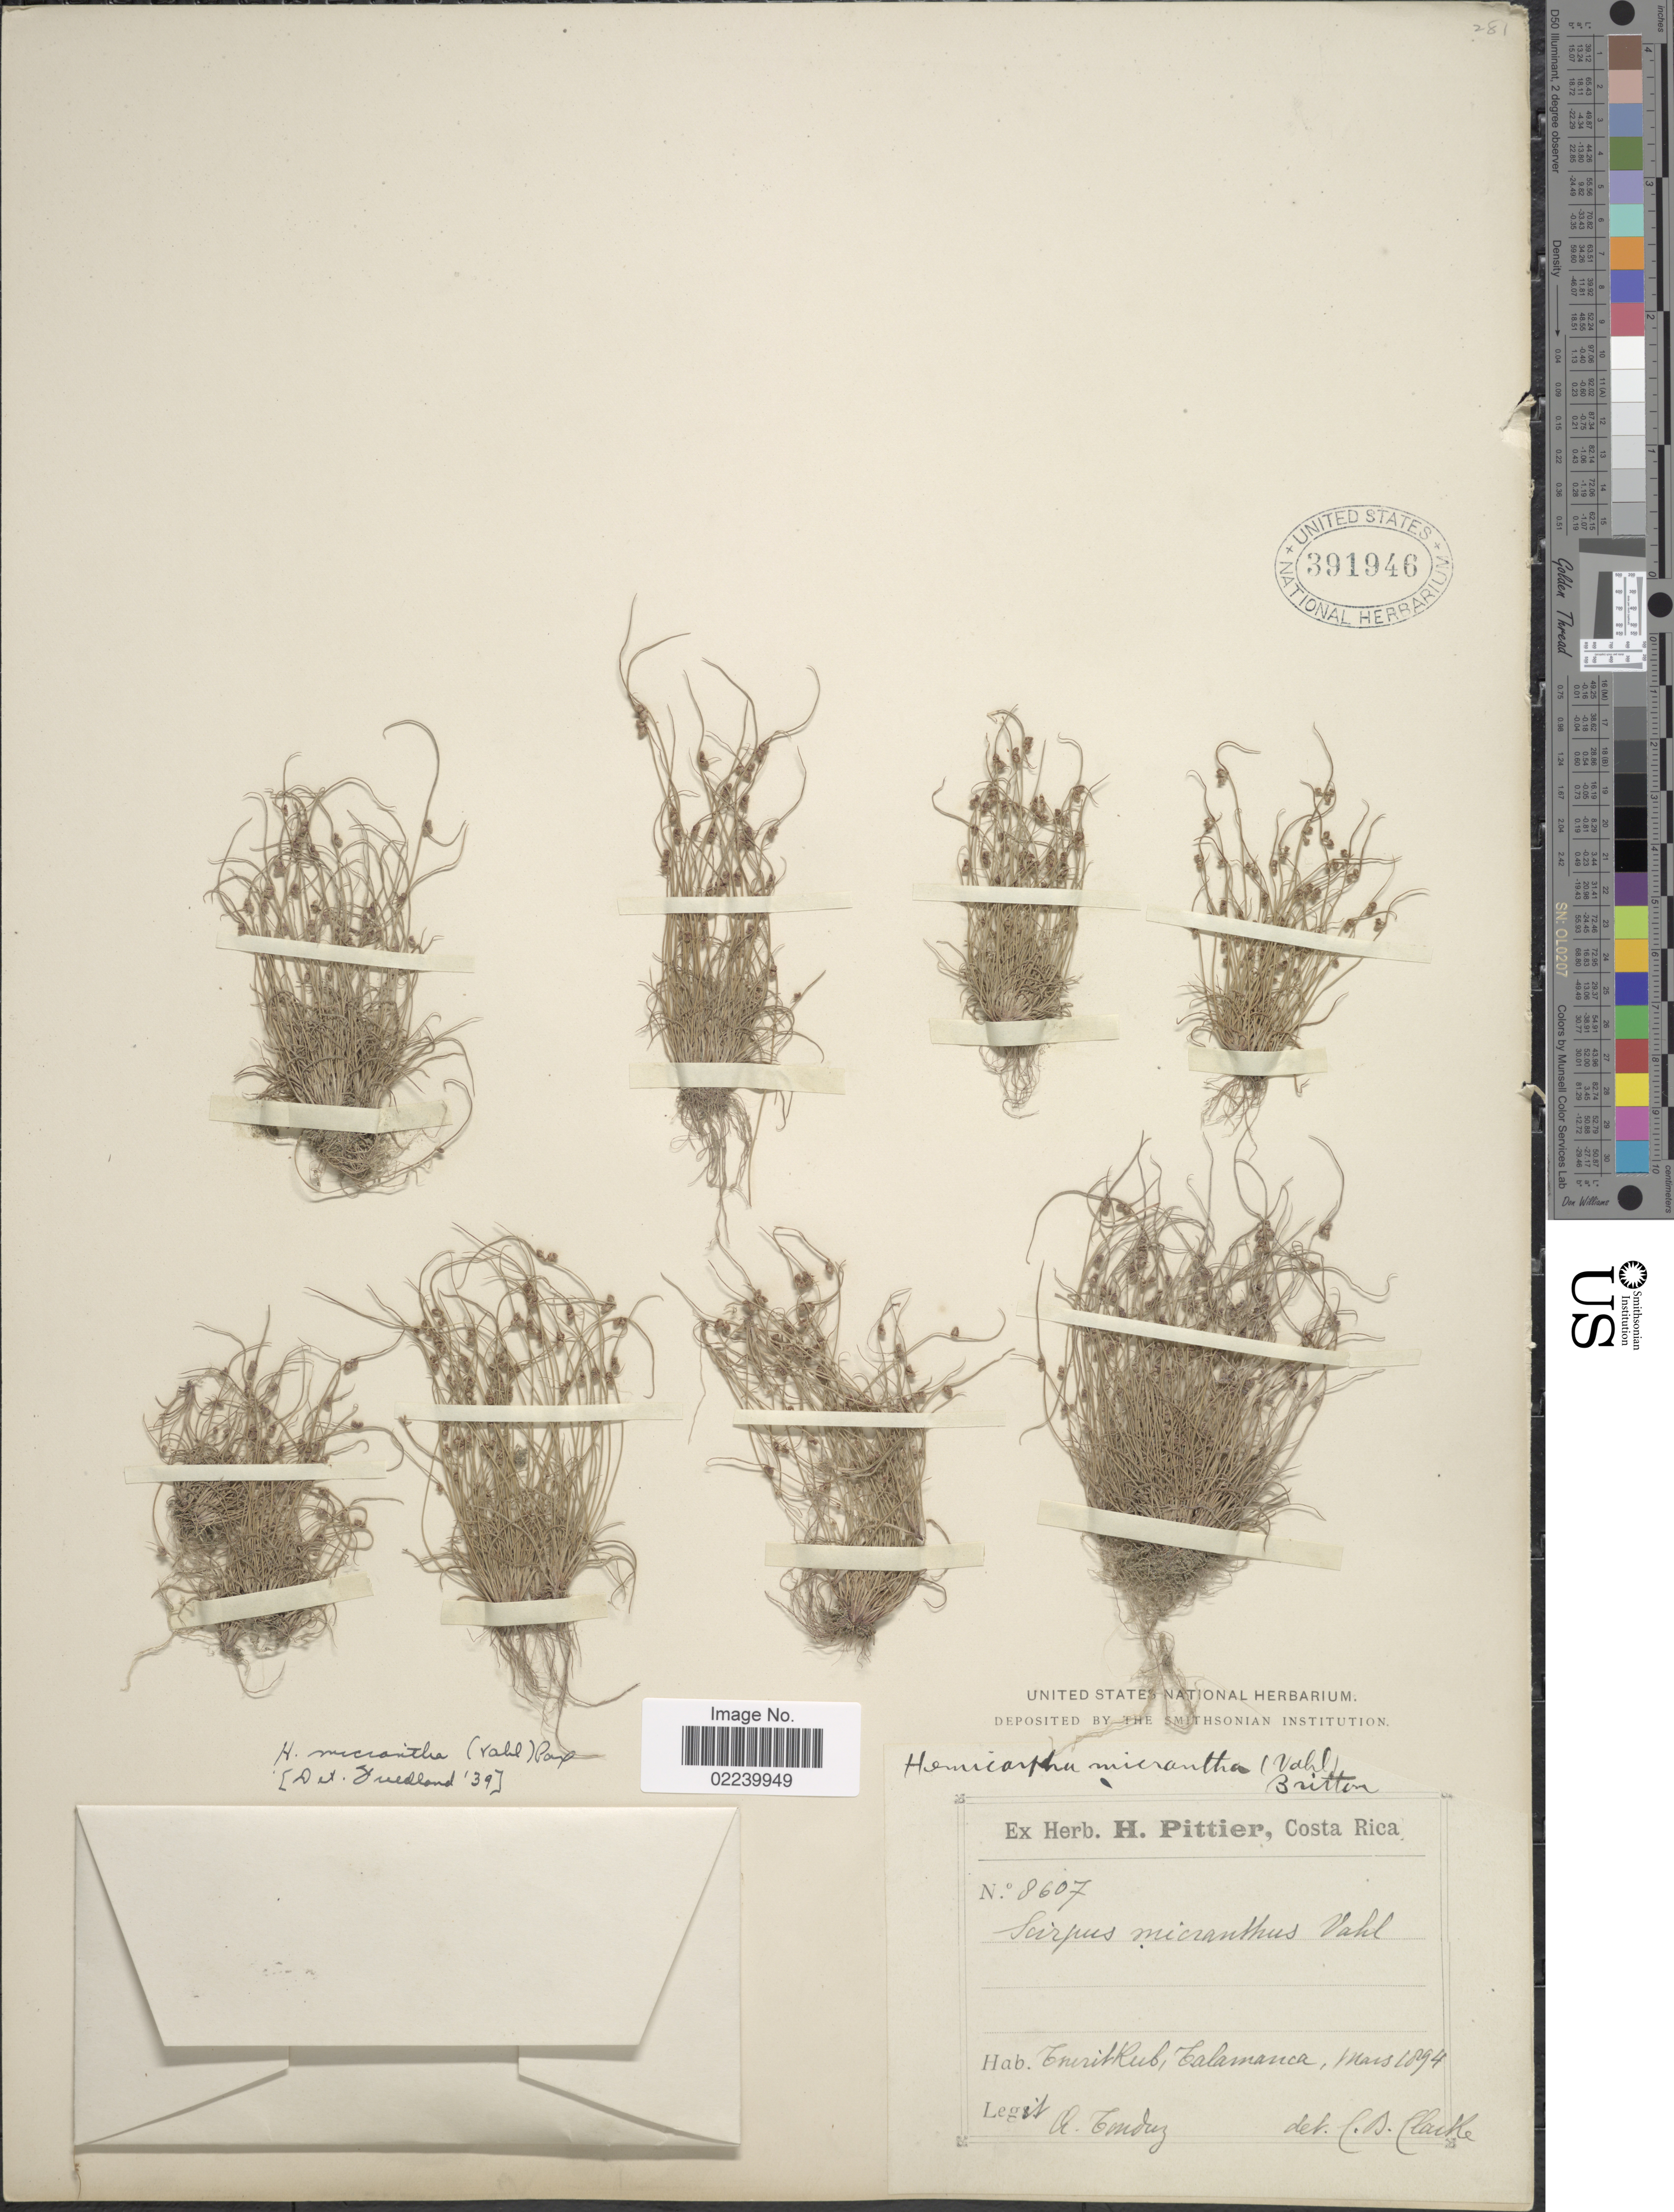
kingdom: Plantae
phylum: Tracheophyta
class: Liliopsida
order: Poales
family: Cyperaceae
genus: Cyperus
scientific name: Cyperus subsquarrosus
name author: (Muhl.) Bauters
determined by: Strong, M. T., (US), Smithsonian Institution - National Museum of Natural History (UNITED STATES)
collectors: A. Tonduz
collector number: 8607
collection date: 1894-03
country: Costa Rica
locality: Tsuritkub, Talamanca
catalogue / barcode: US 391946